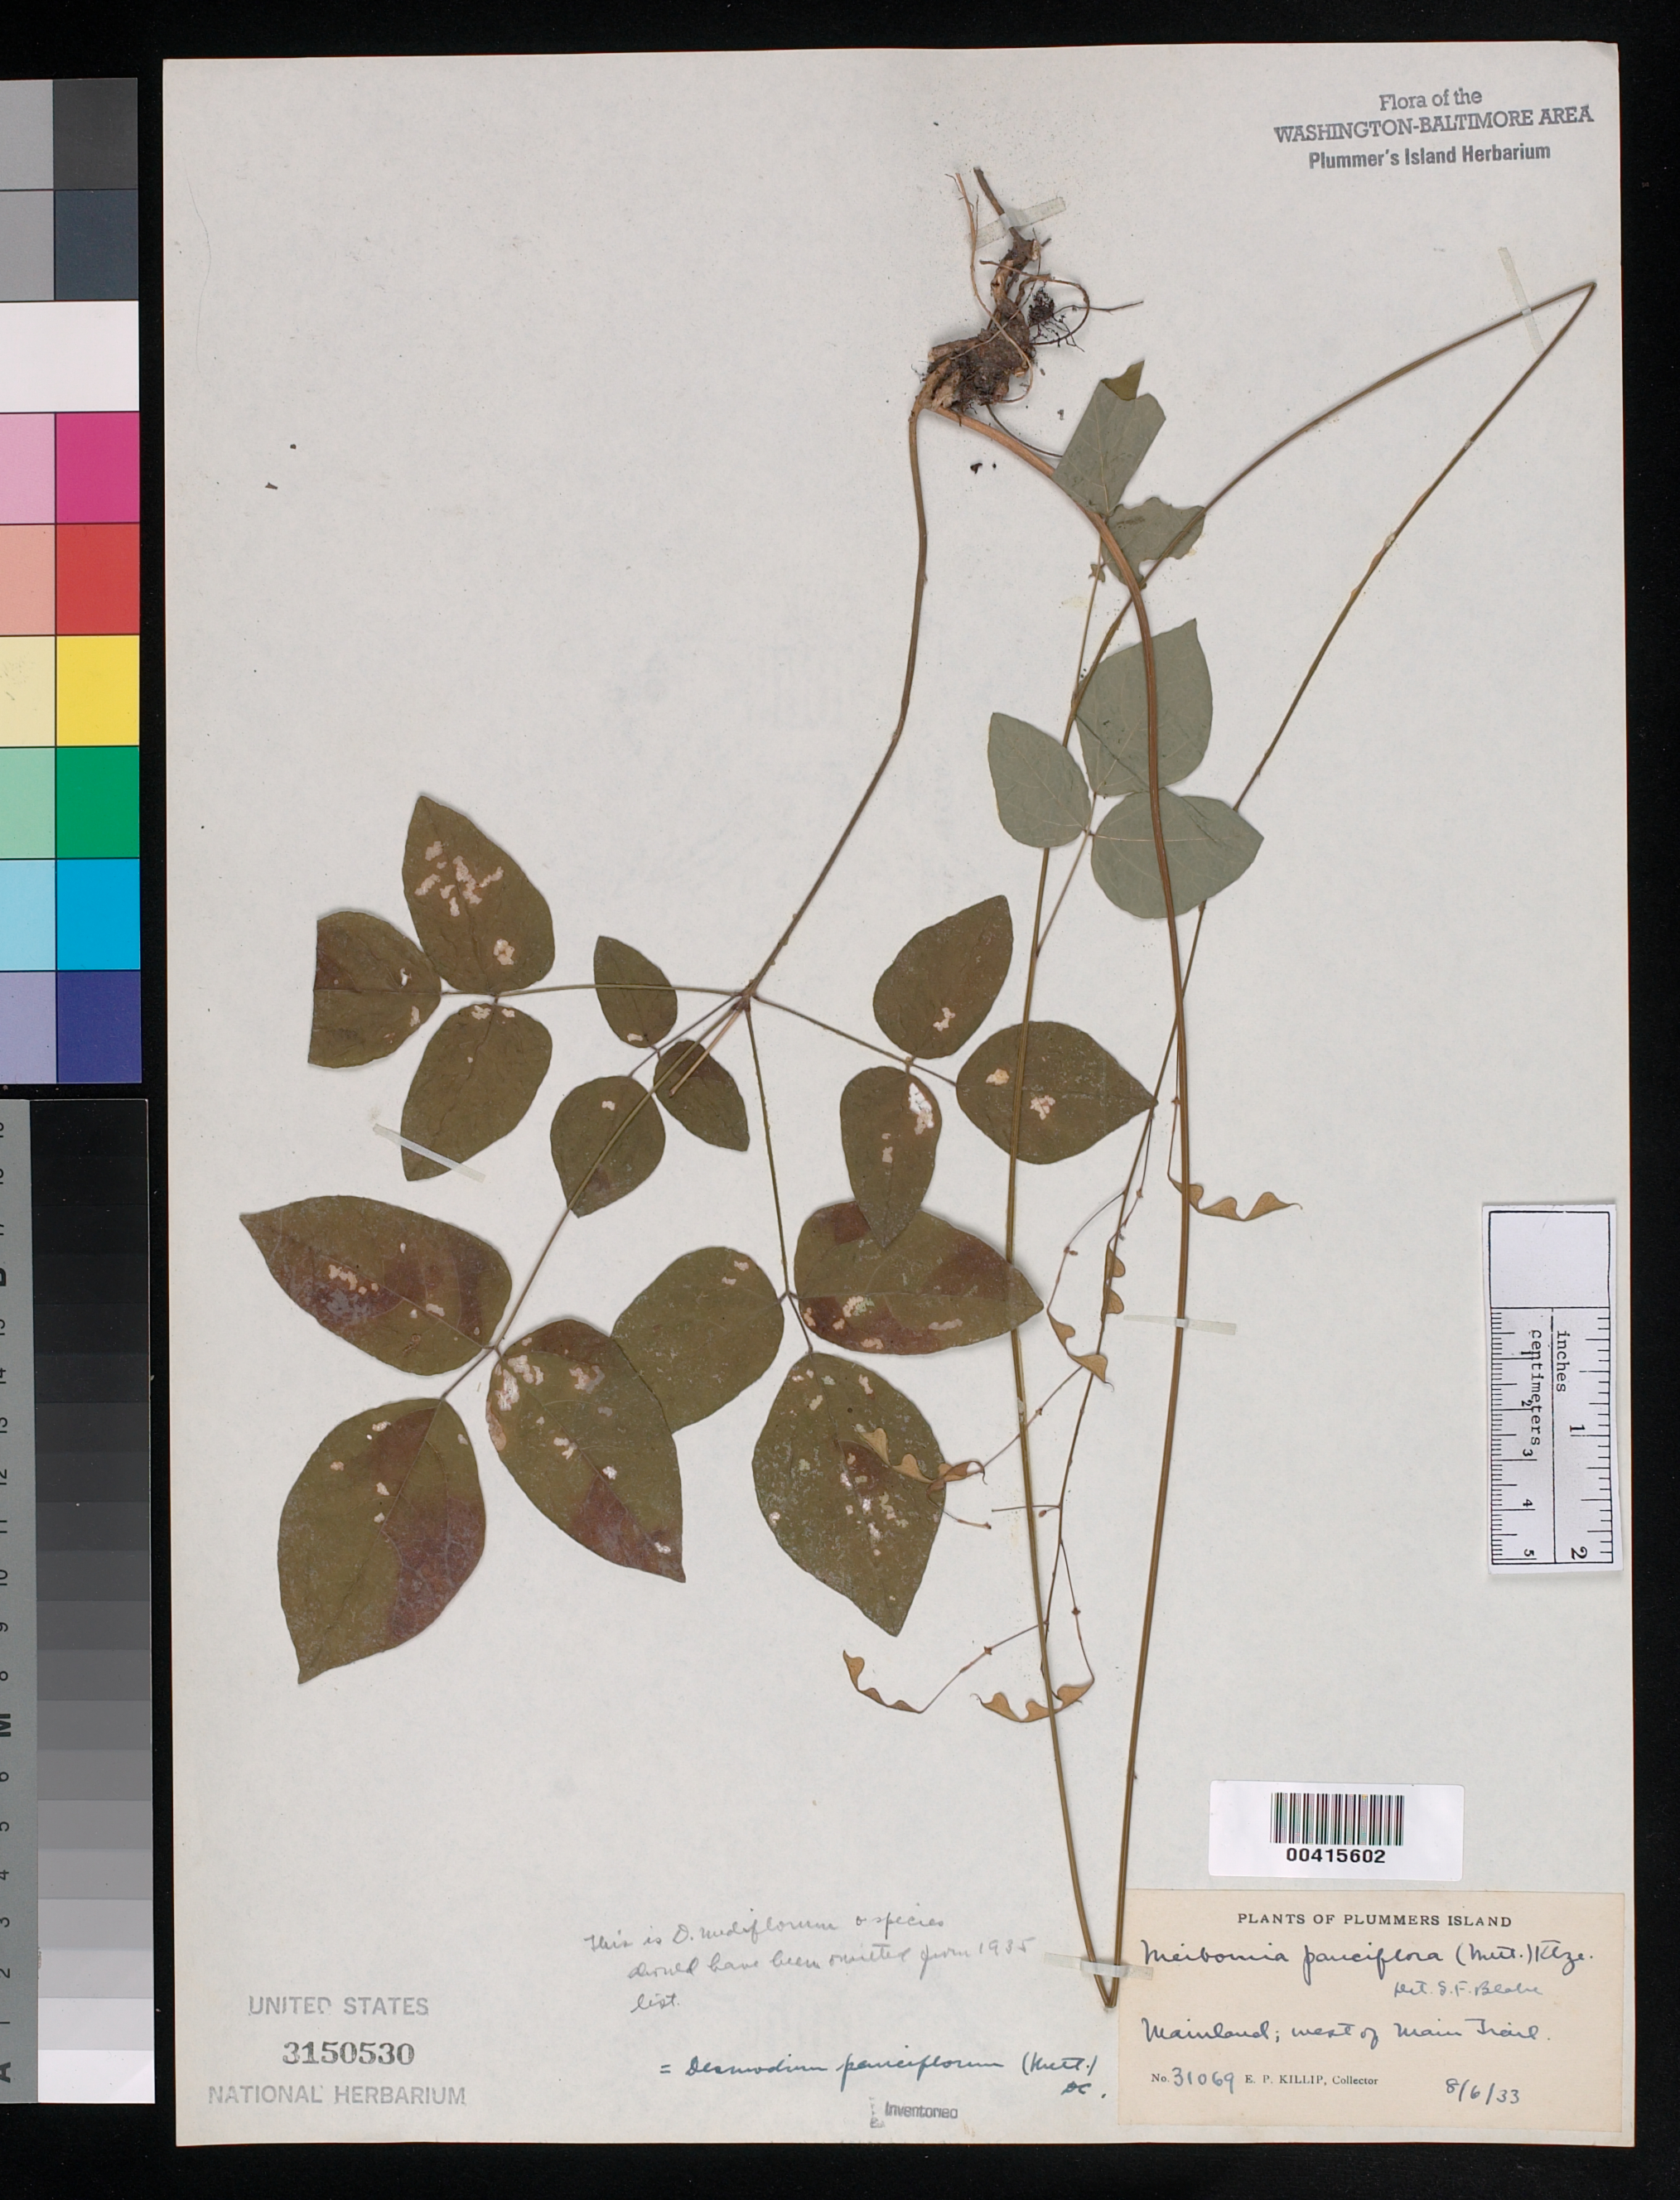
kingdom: Plantae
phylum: Tracheophyta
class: Magnoliopsida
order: Fabales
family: Fabaceae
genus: Hylodesmum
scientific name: Hylodesmum nudiflorum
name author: (L.) H. Ohashi & R.R. Mill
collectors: E. P. Killip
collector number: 31069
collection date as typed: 06 Aug 1933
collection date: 1933-08-06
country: United States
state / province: Maryland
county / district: Montgomery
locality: Plummer's Island; Mainland, west of Main Trail C. & O. Canal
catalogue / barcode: US 3150530